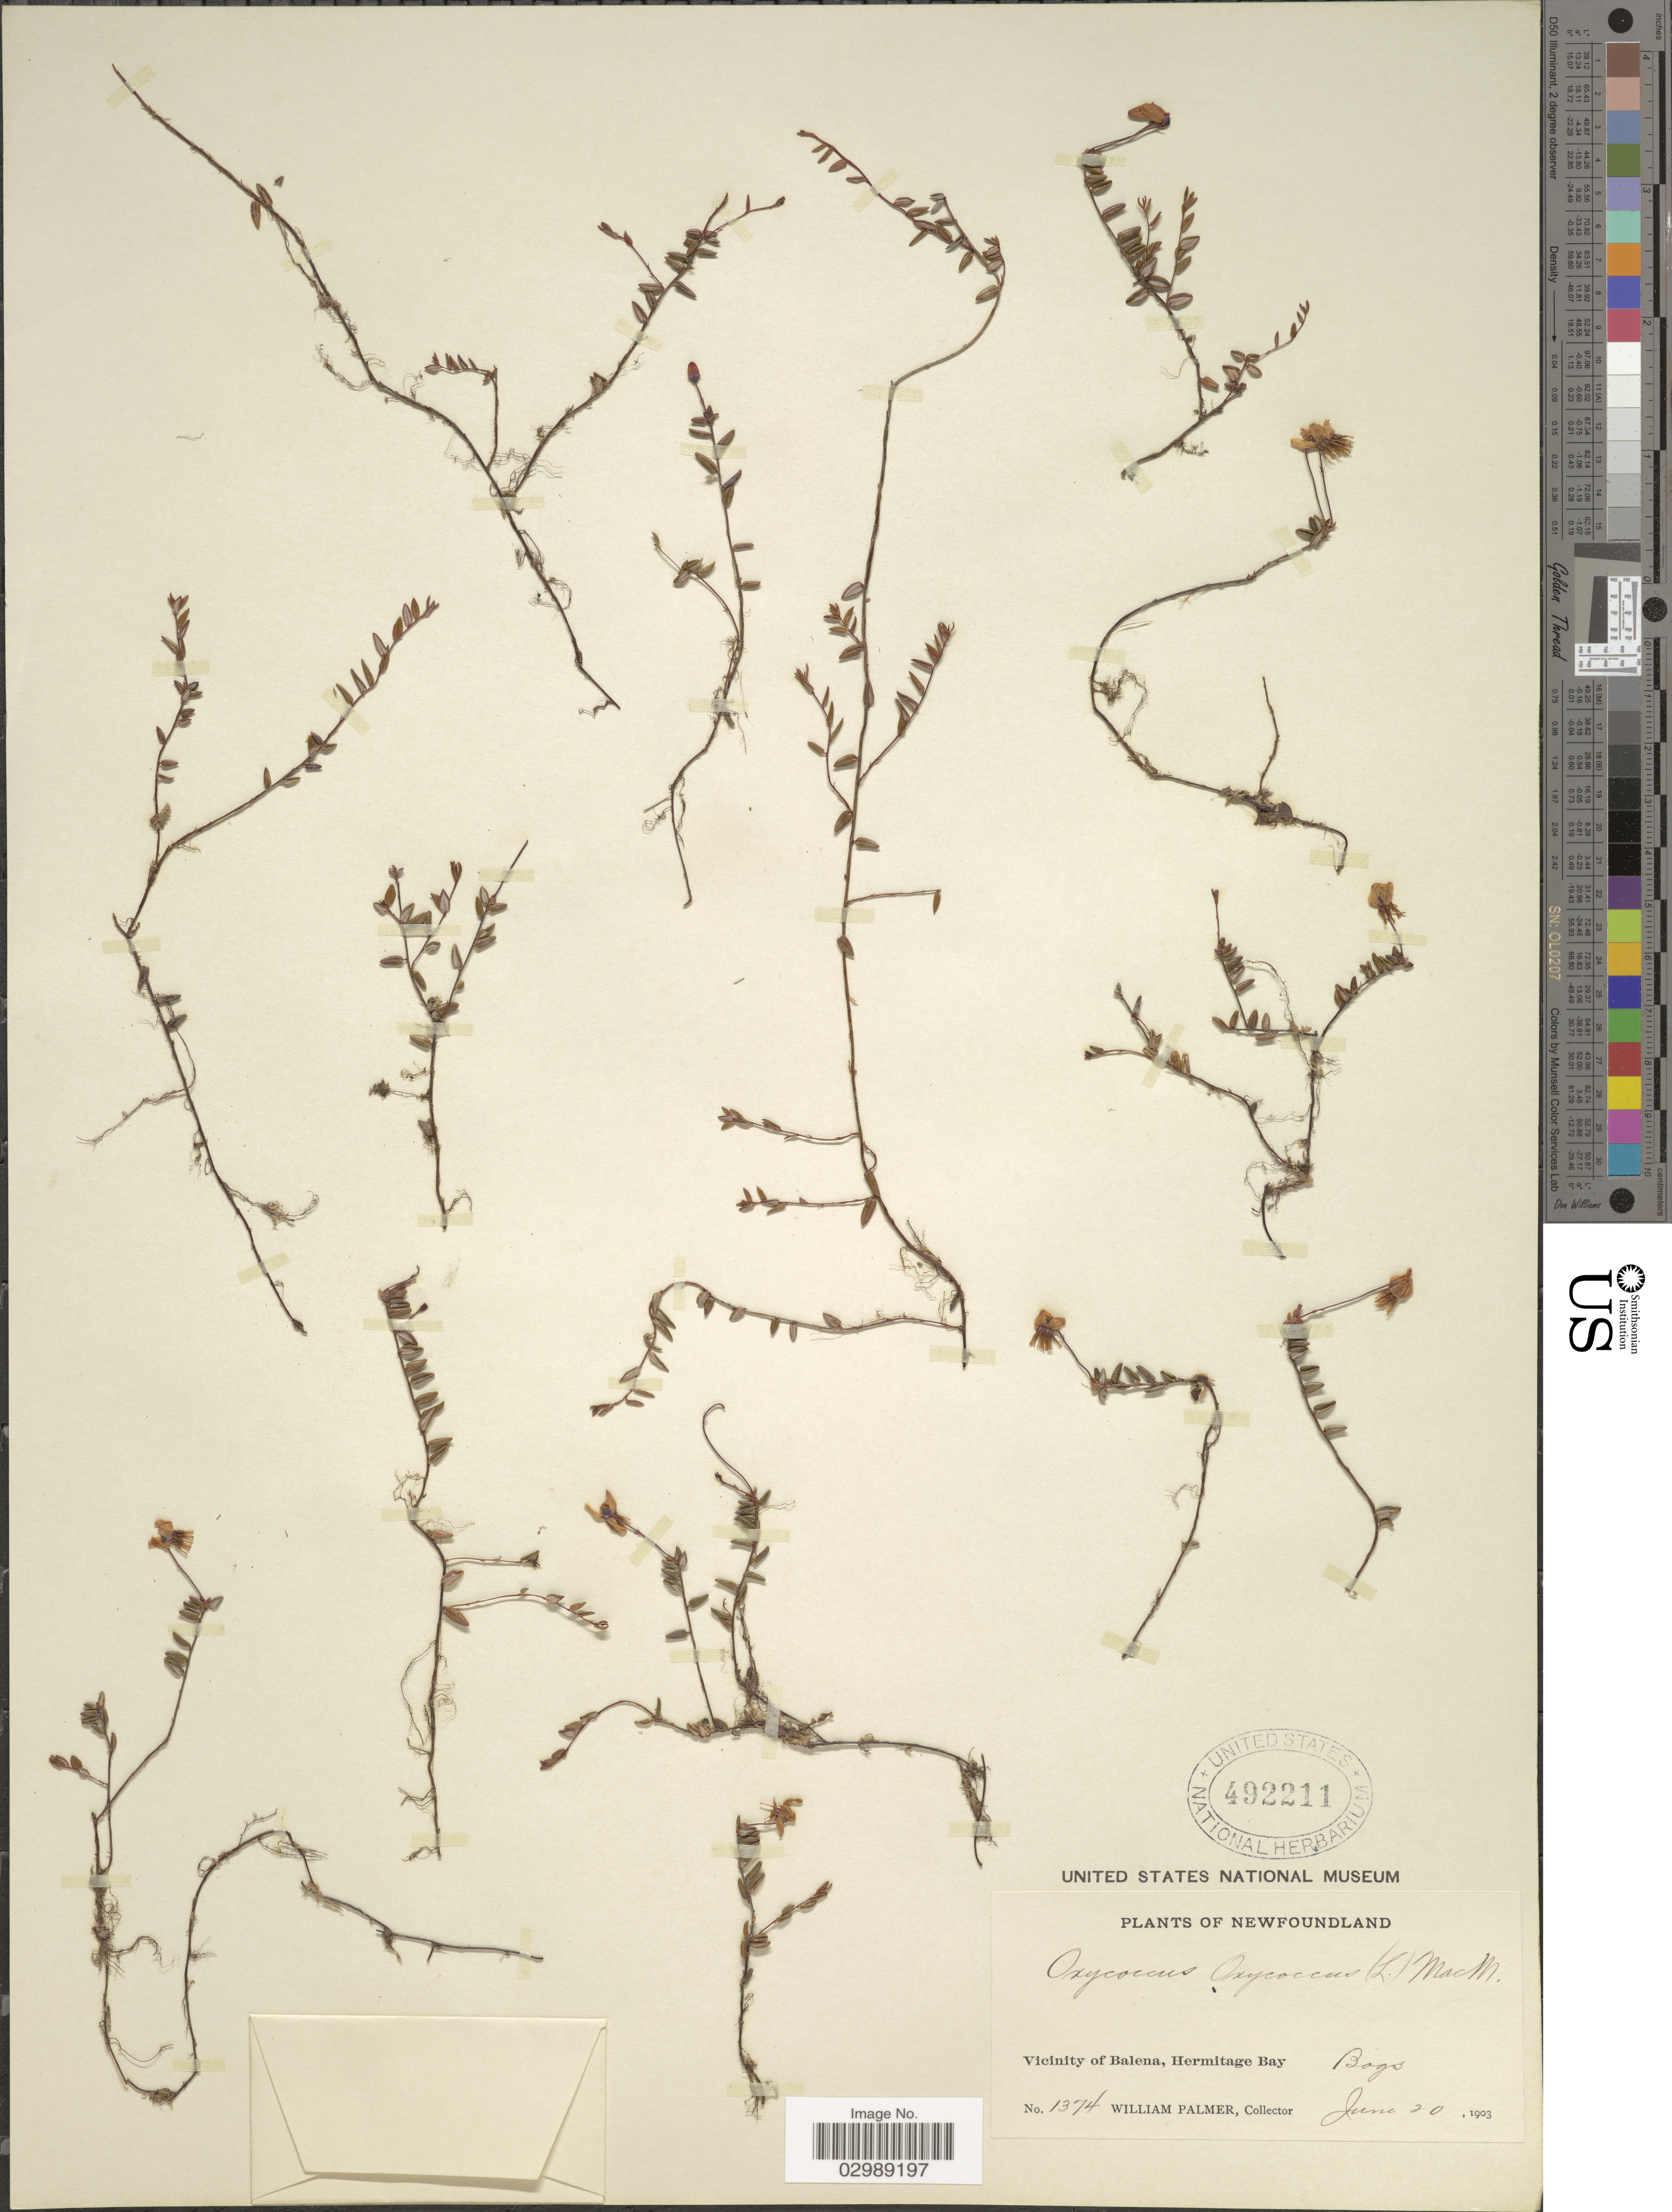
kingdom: Plantae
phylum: Tracheophyta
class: Magnoliopsida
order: Ericales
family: Ericaceae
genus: Vaccinium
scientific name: Vaccinium oxycoccos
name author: L.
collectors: W. Palmer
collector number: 1374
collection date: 1903-06-20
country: Canada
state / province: Newfoundland and Labrador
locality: Vicinity of Balena, Hermitage Bay. Bogs.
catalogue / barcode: US 492211